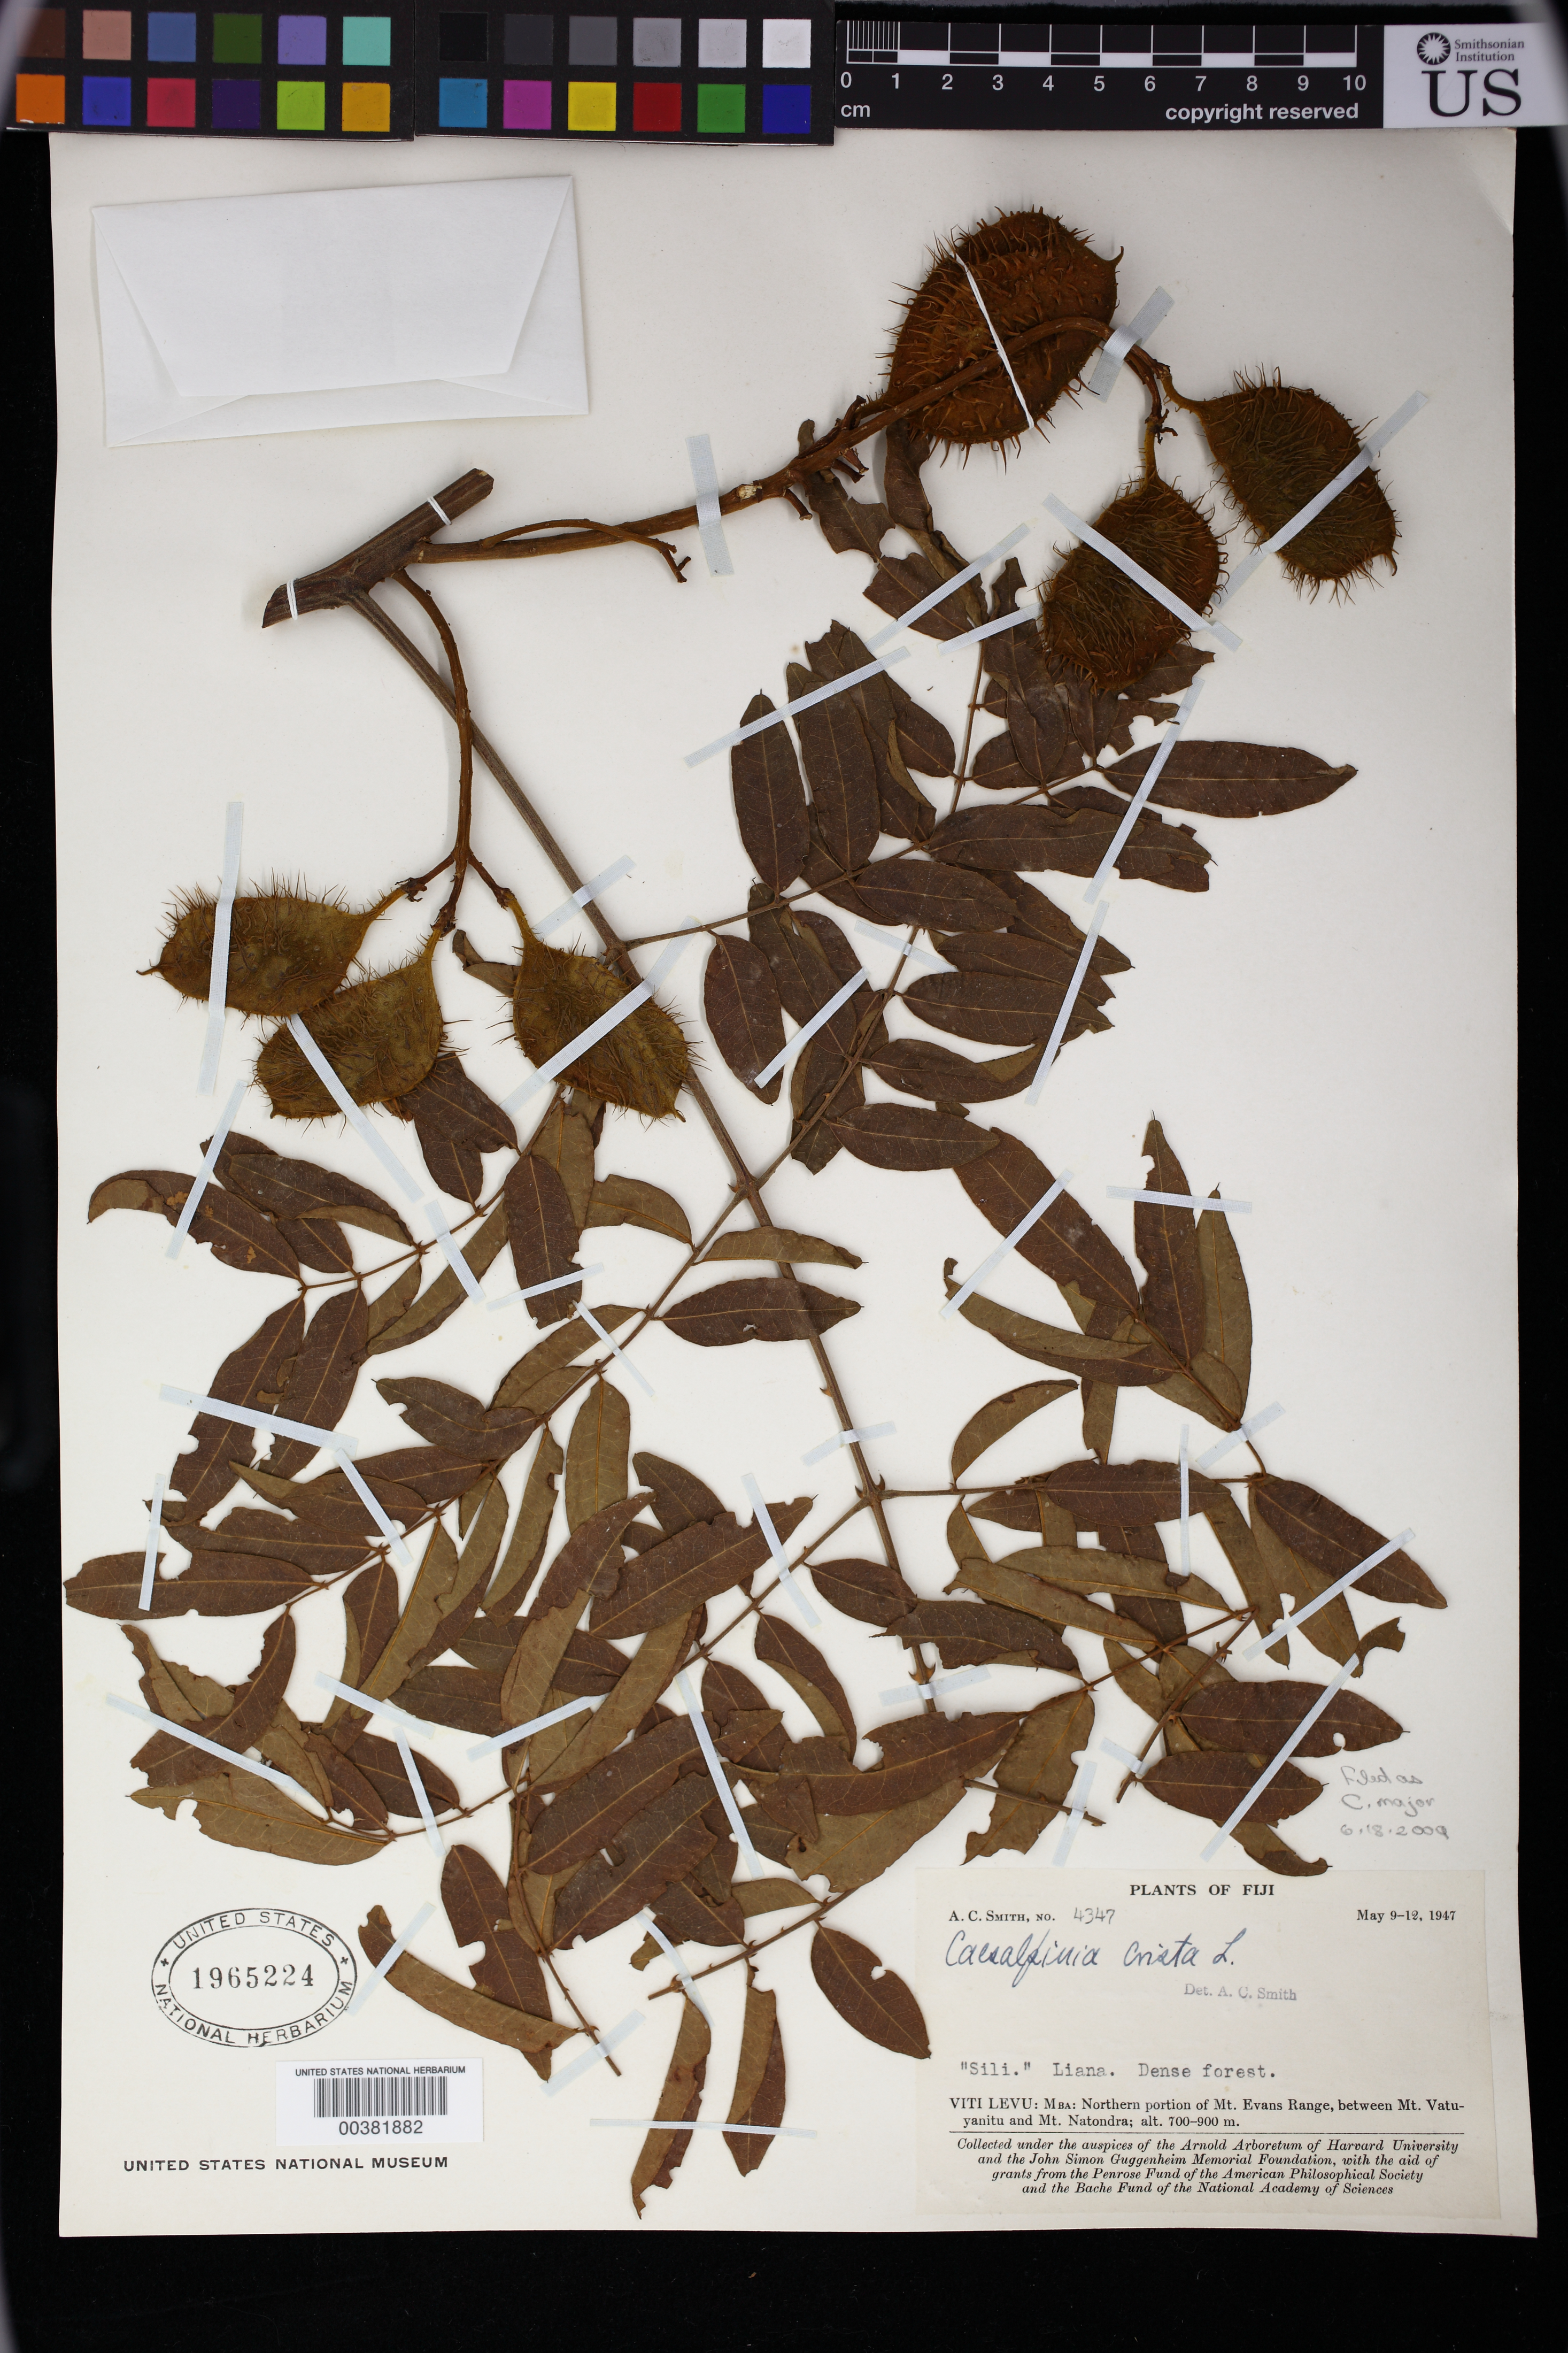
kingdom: Plantae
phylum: Tracheophyta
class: Magnoliopsida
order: Fabales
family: Fabaceae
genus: Guilandina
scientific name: Guilandina major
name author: (Medik.) Small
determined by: Wagner, W. L., (BOT), Smithsonian Institution - National Museum of Natural History (UNITED STATES)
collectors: A. C. Smith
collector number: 4347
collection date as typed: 09 May 1947 to 12 May 1947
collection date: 1947-05-09/1947-05-12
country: Fiji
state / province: Western Division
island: Viti Levu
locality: Mba Prov. i. (?), northern portion of mt. evans range between mt. vatuyanitu and mt. natondra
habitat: Dense forest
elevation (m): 700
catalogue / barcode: US 1965224